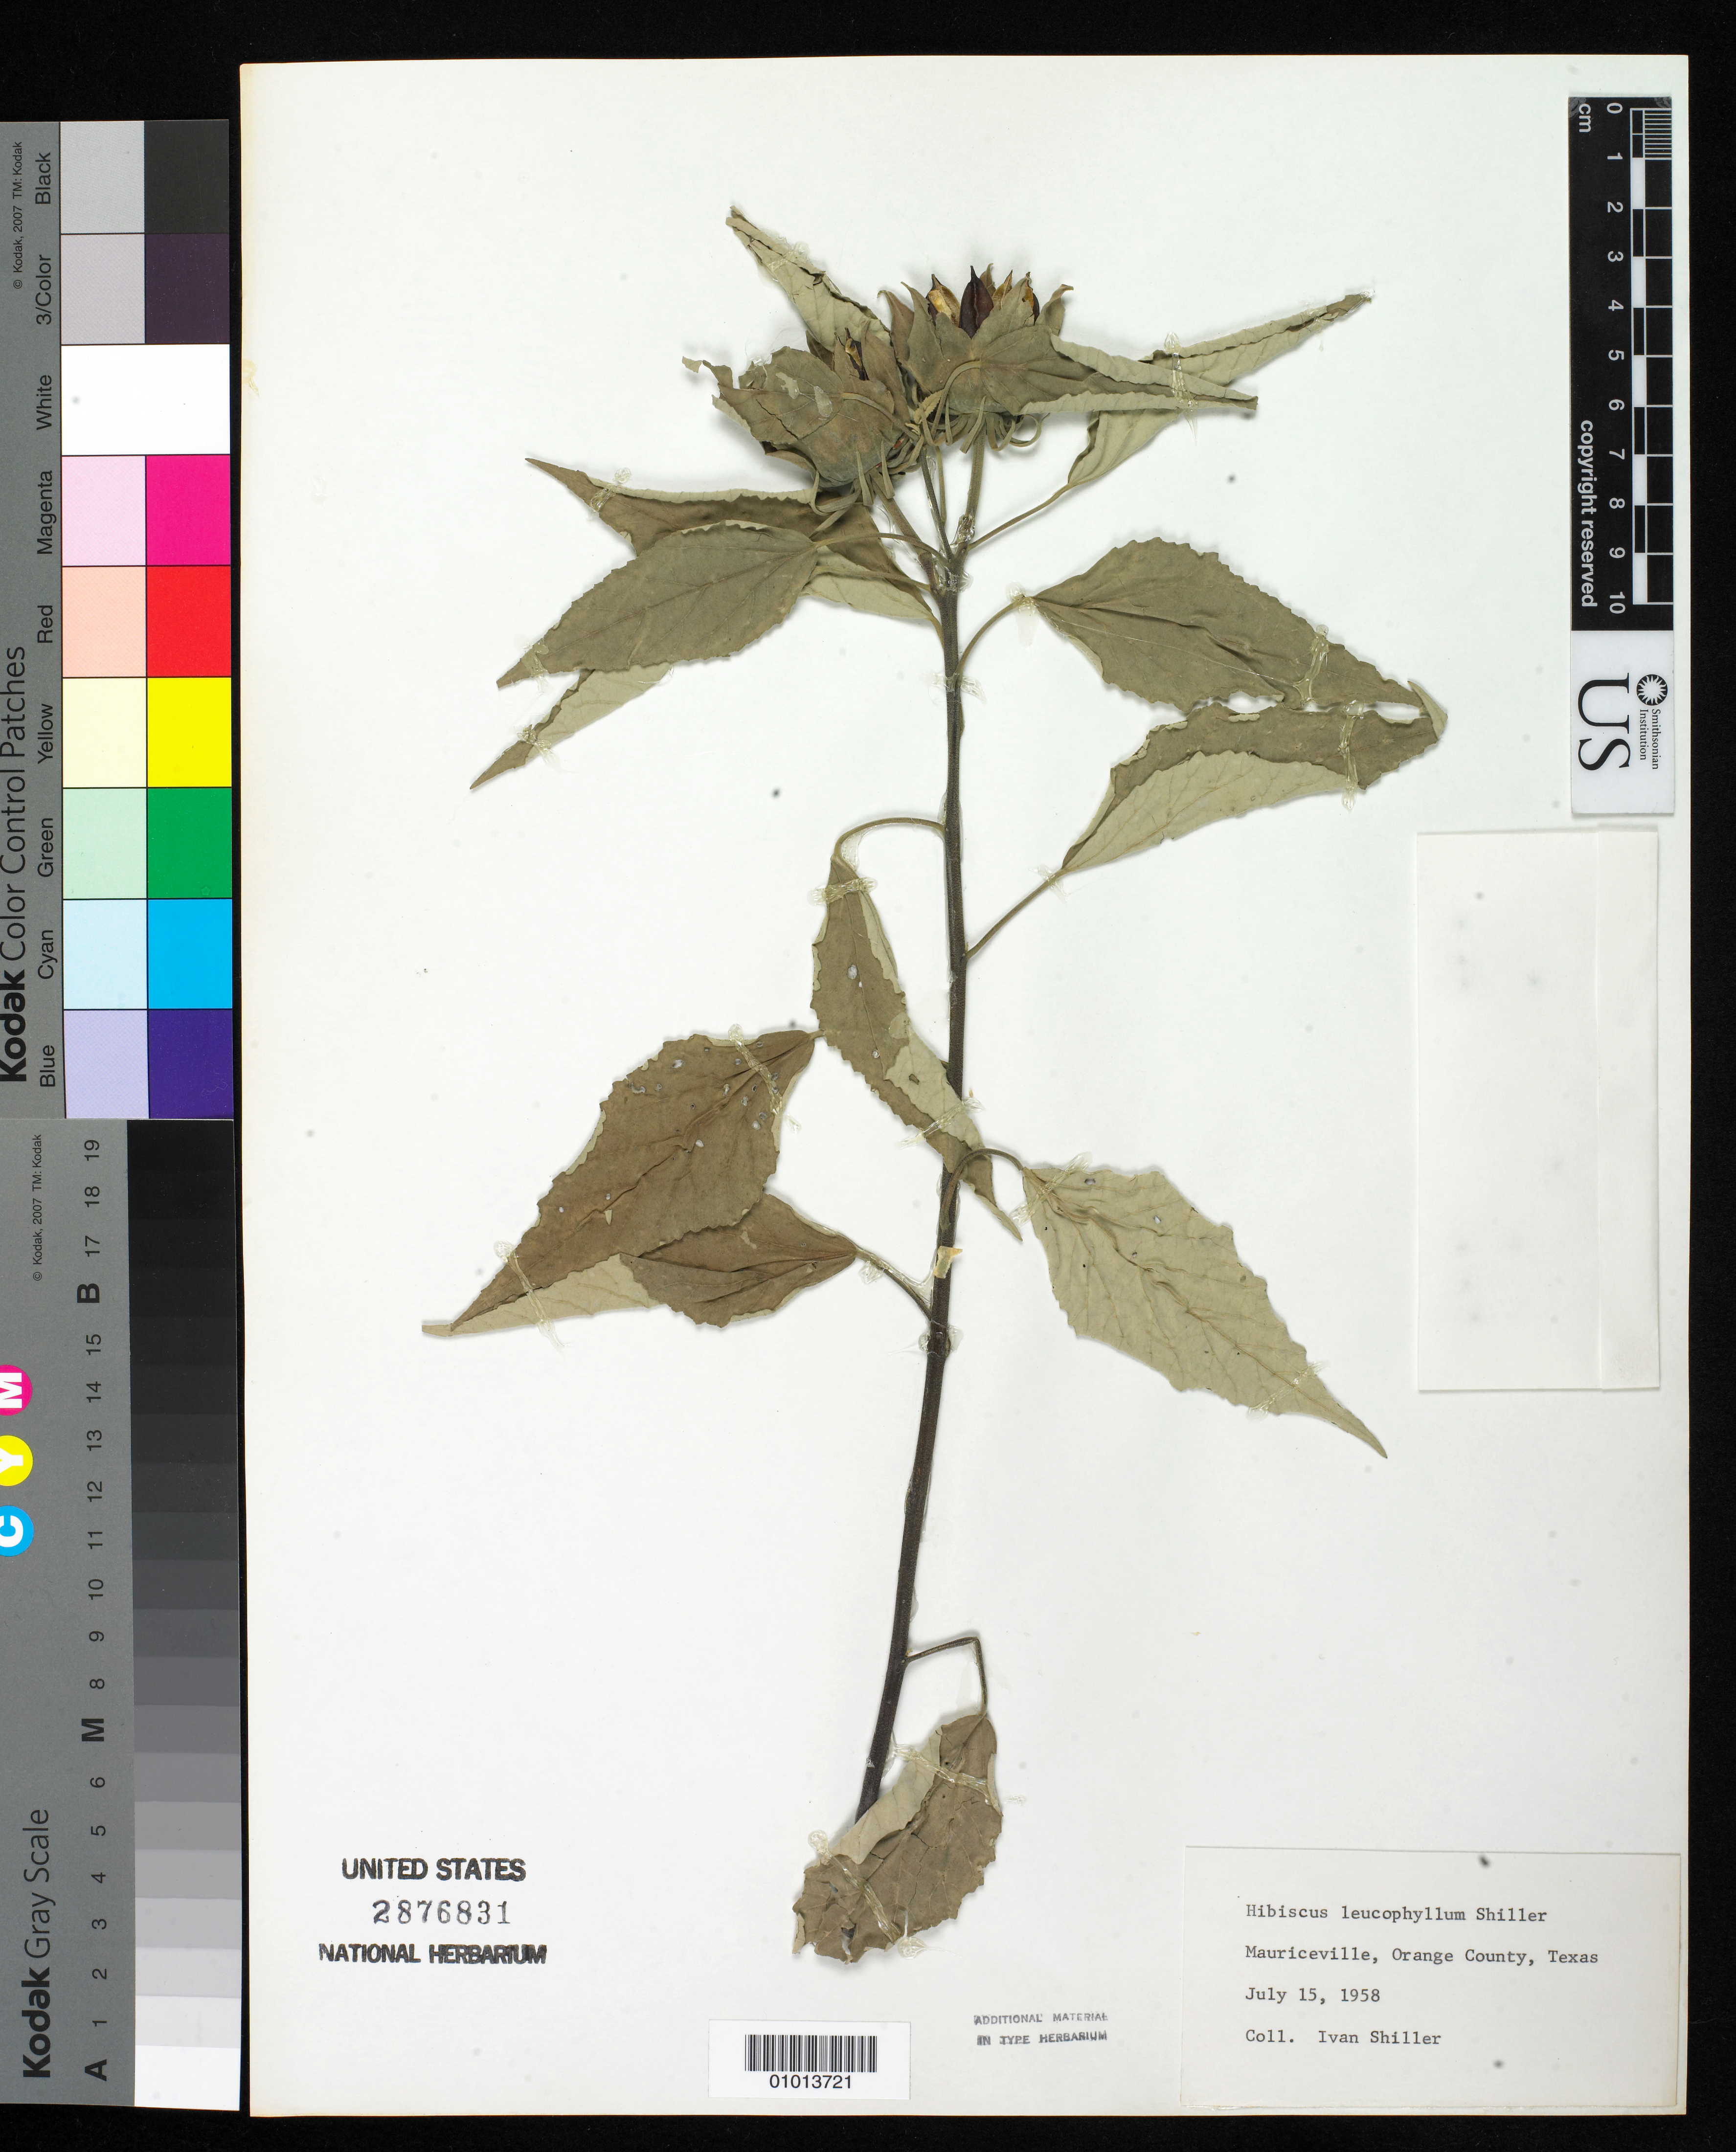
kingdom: Plantae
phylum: Tracheophyta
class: Magnoliopsida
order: Malvales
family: Malvaceae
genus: Hibiscus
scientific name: Hibiscus leucophyllus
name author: Shiller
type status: Isotype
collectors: I. Shiller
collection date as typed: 15 Jul 1958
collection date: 1958-07-15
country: United States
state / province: Texas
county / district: Orange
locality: Mauriceville.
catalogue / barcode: US 2876831